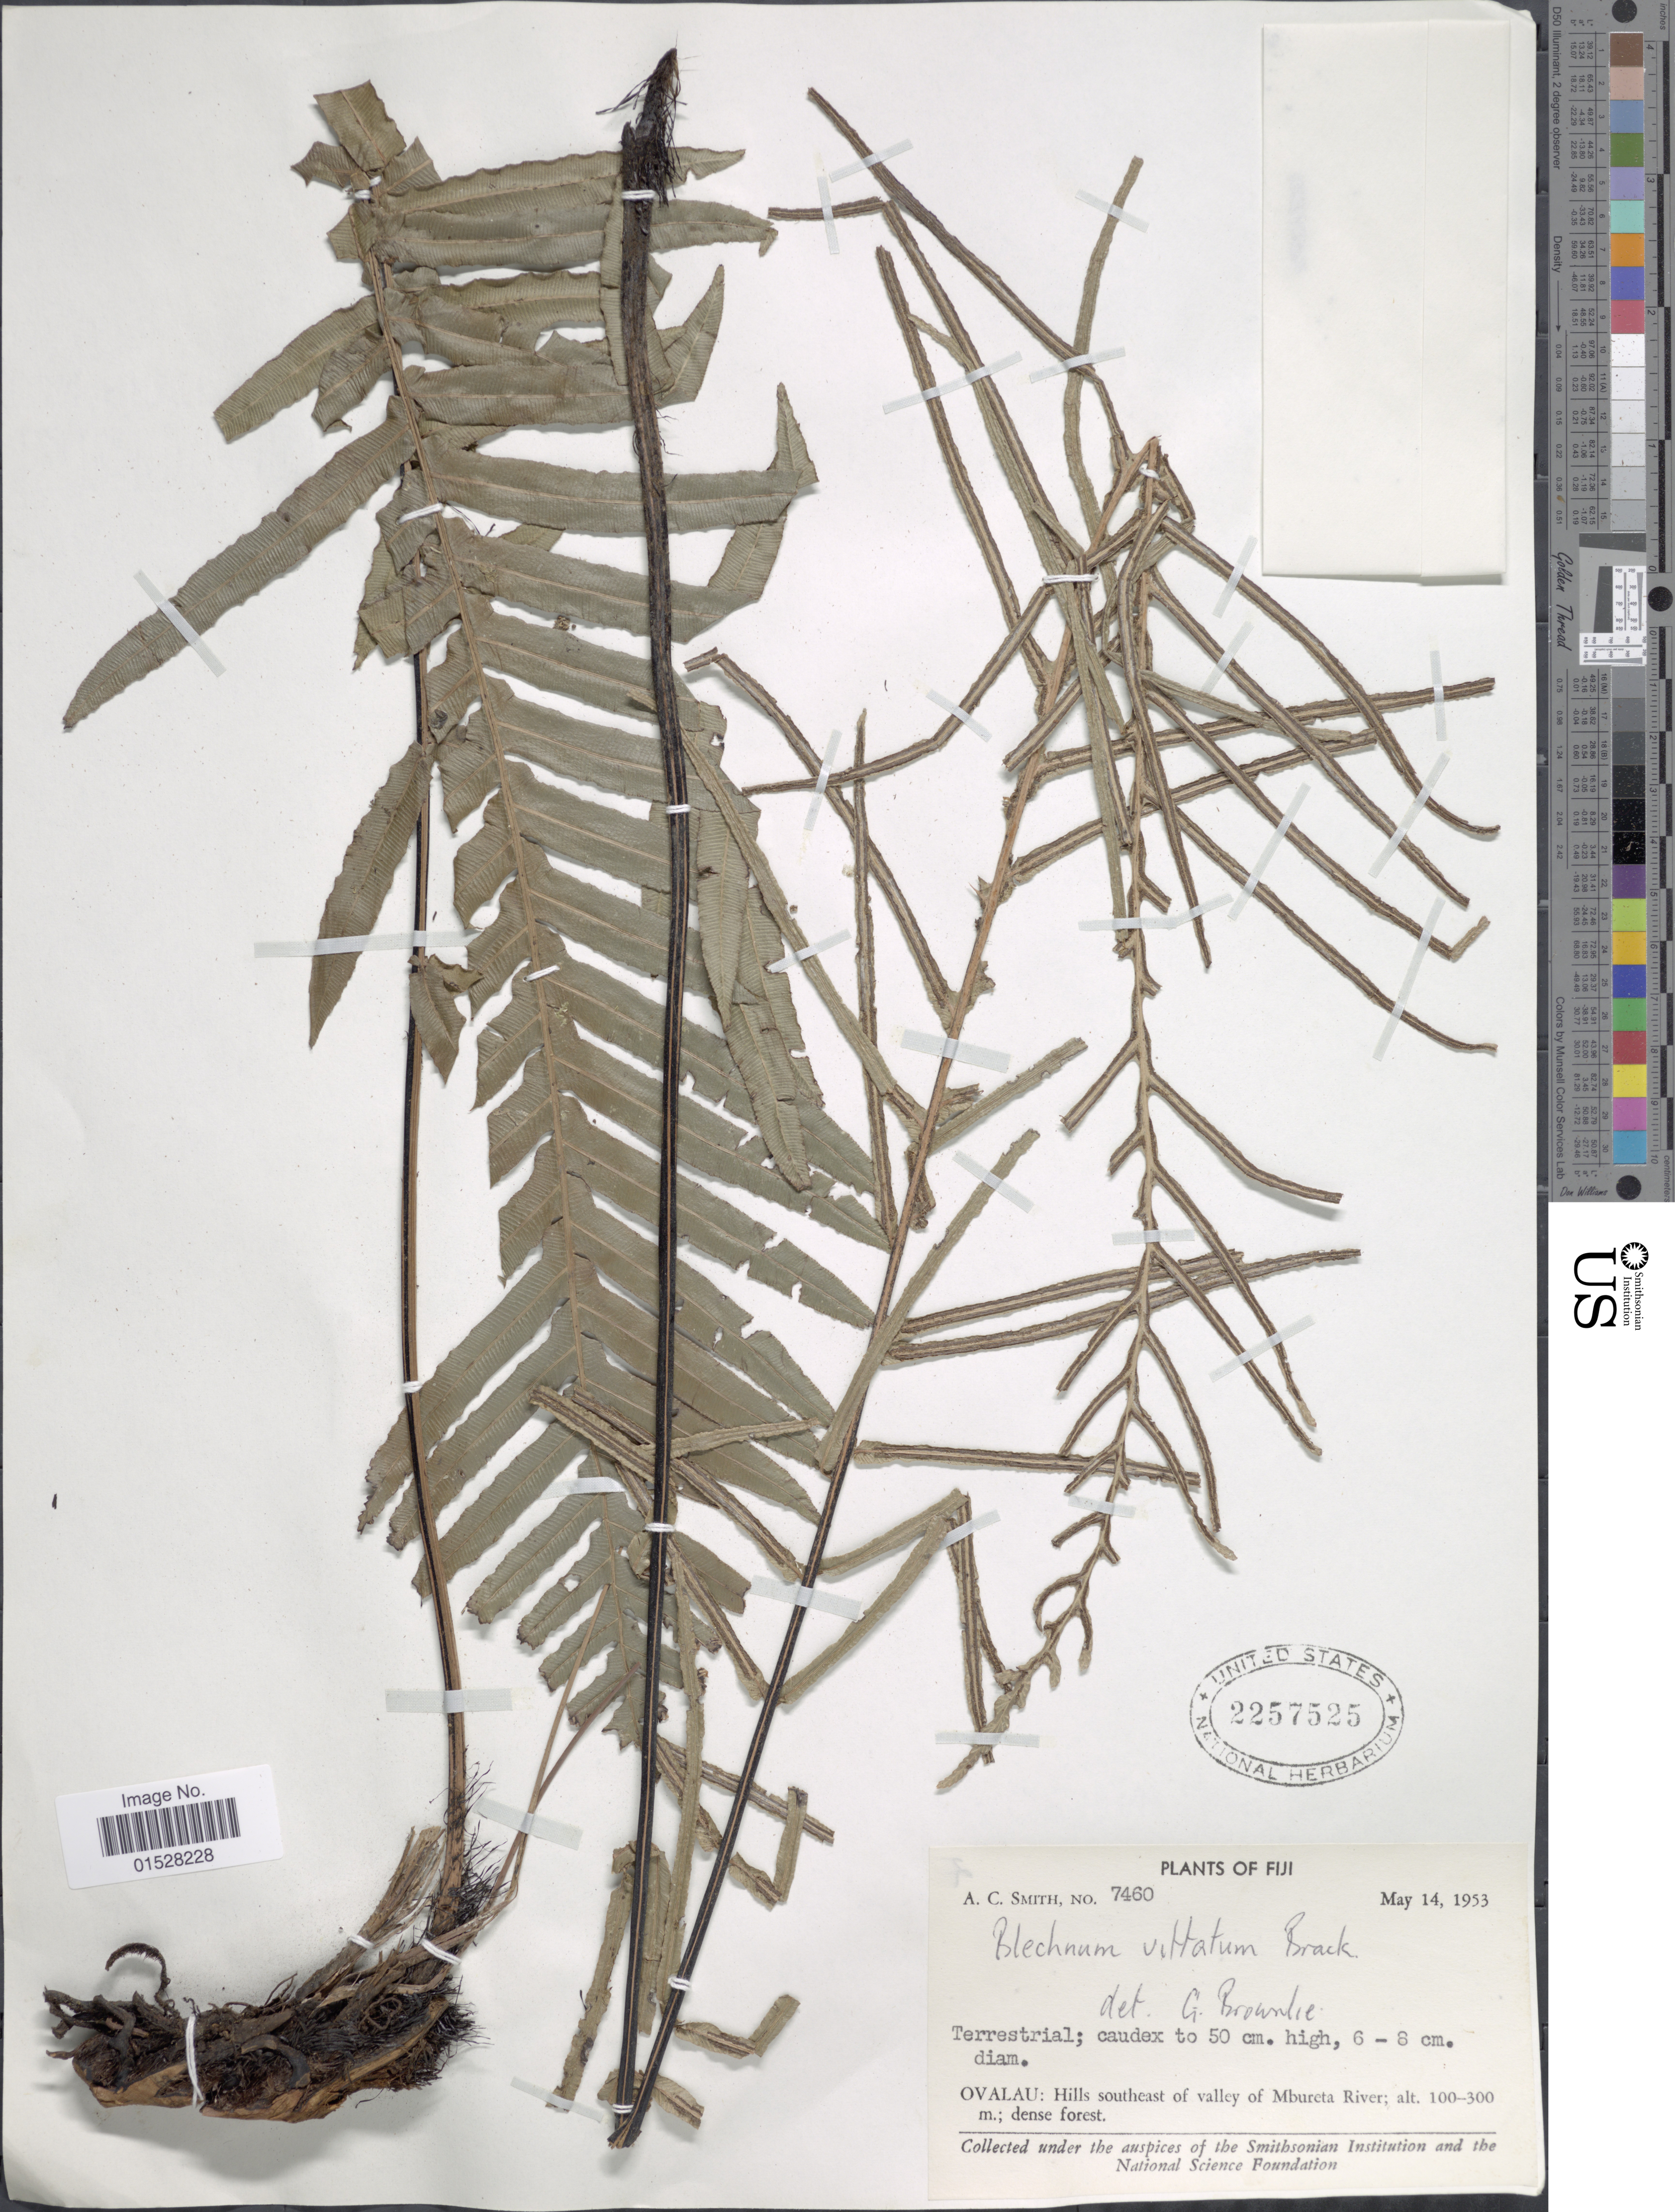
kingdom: Plantae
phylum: Tracheophyta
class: Polypodiopsida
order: Polypodiales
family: Blechnaceae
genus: Blechnum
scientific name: Blechnum vittatum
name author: Brack. in Wilkes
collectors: A. C. Smith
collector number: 7460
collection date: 1953-05-14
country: Fiji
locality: Ovalau: Hills southeast of valley of Mbureta River.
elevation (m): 100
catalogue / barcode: US 2257525